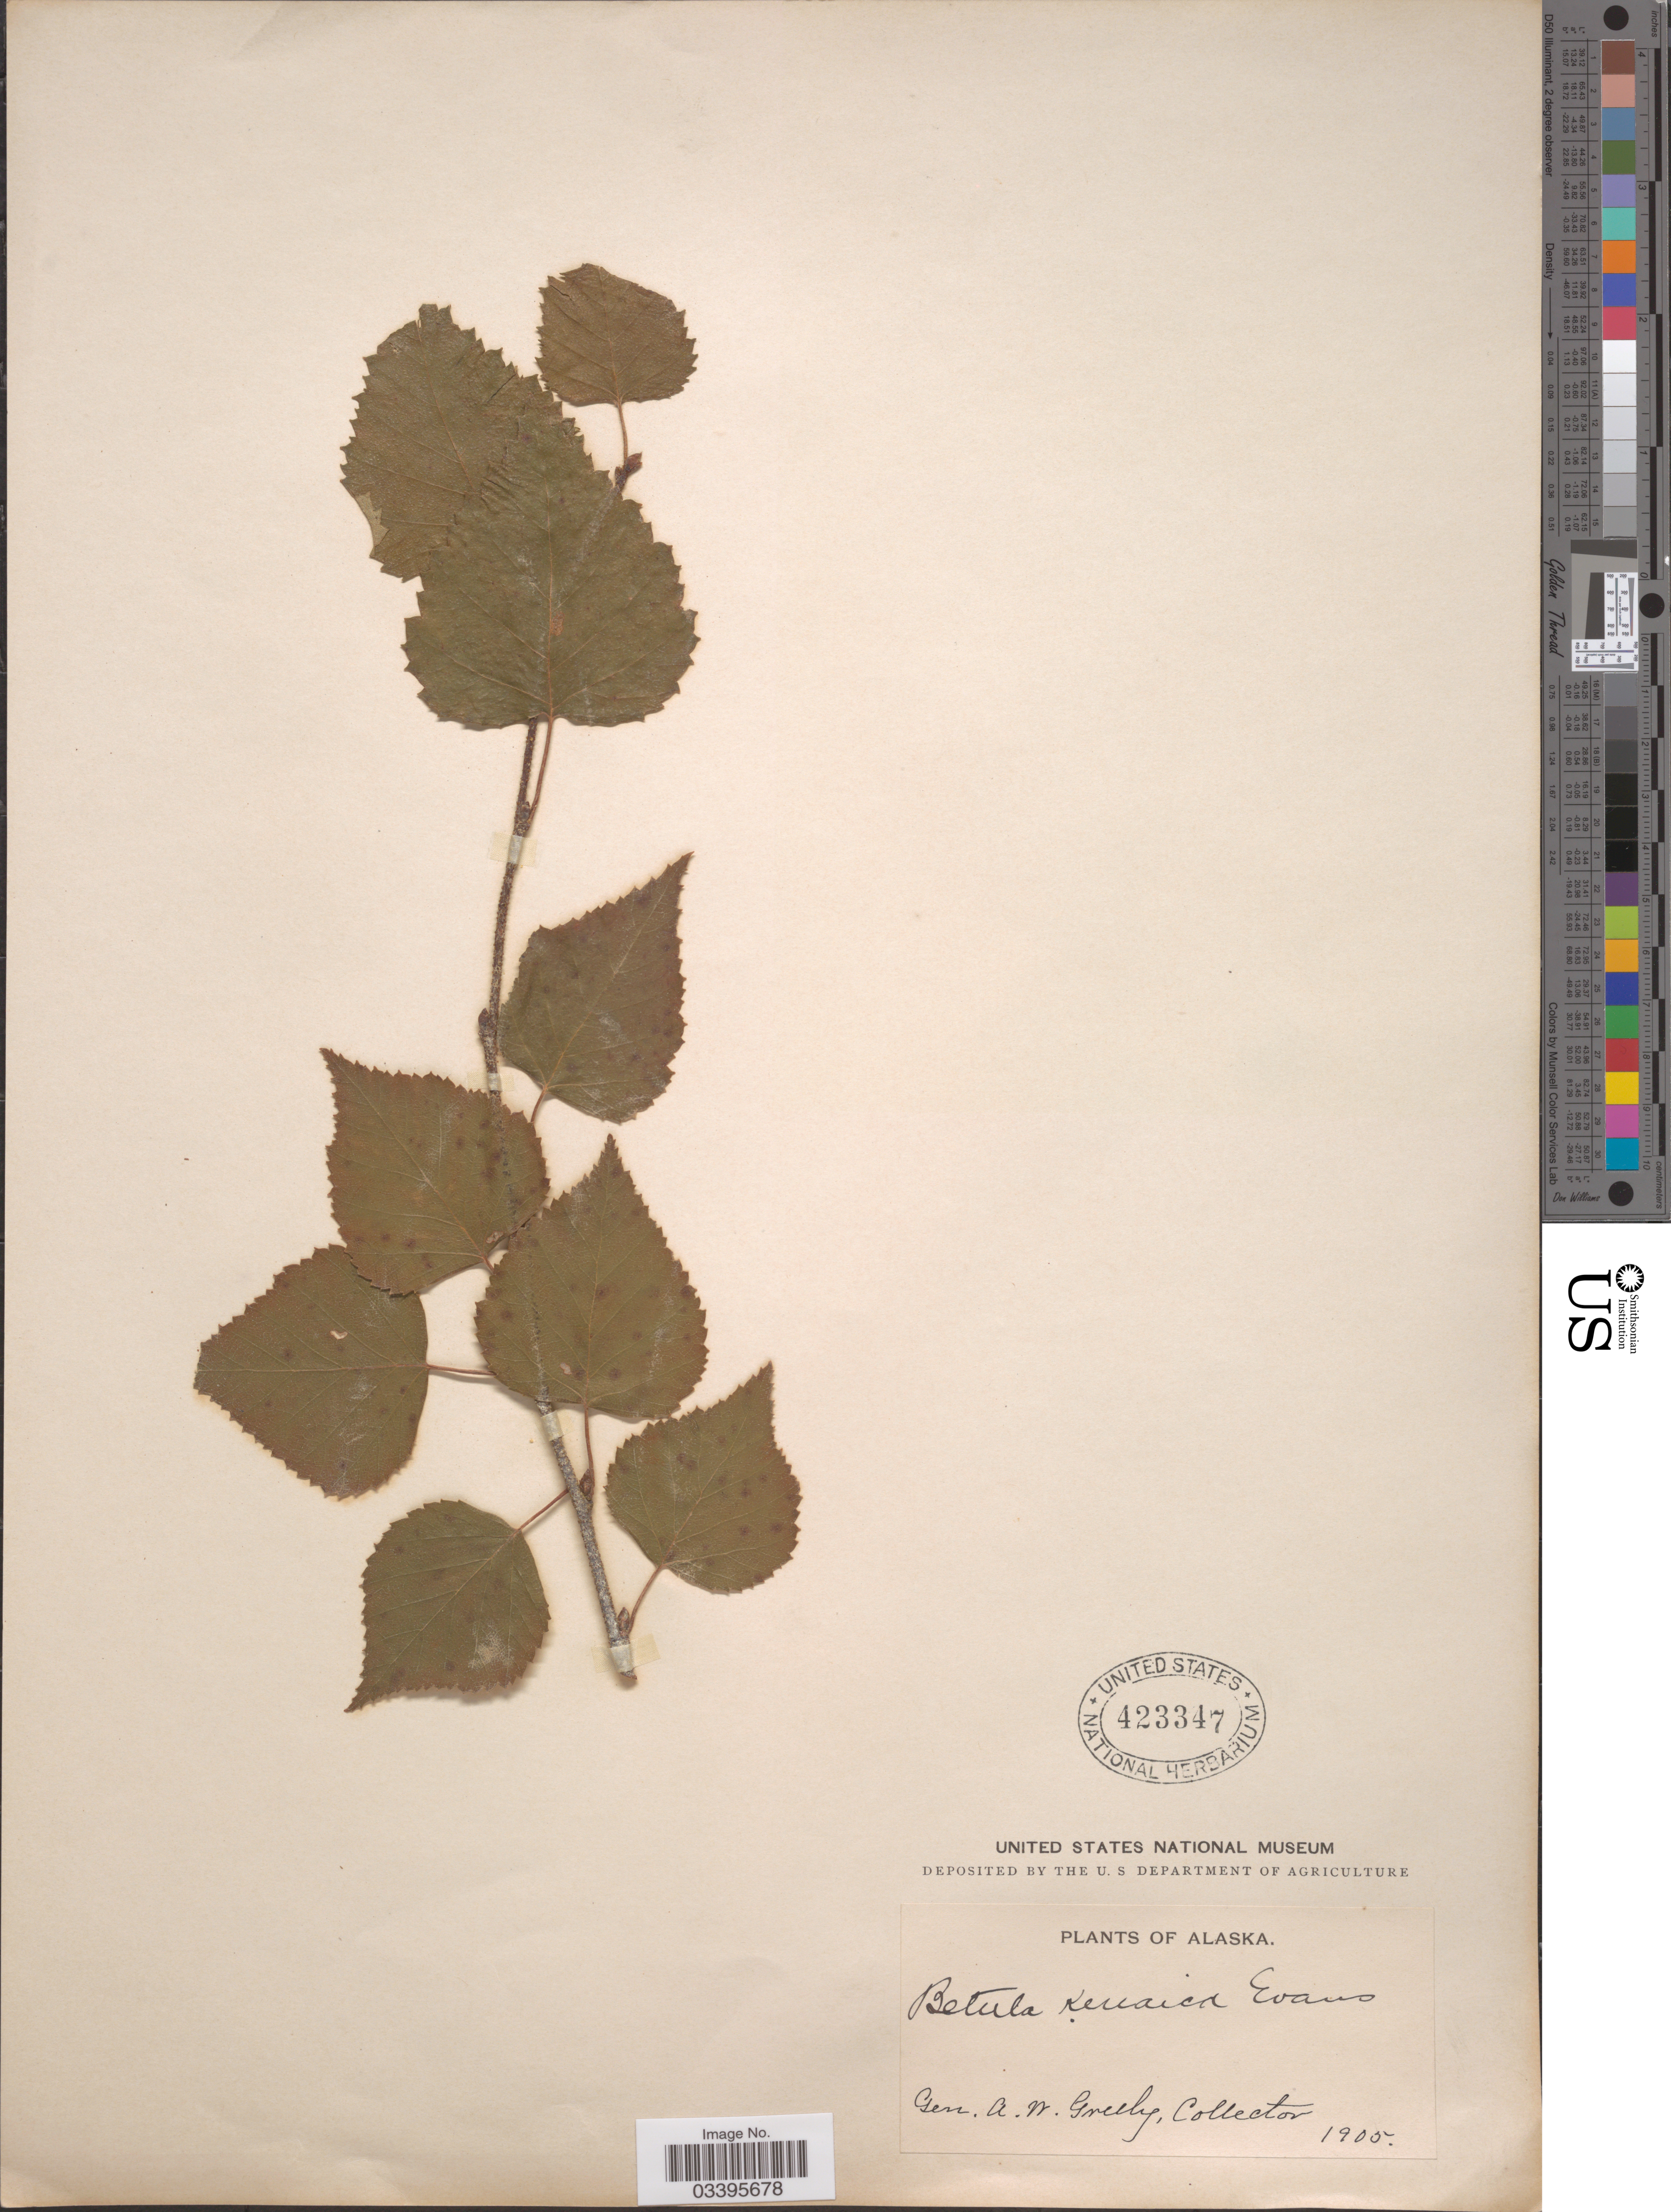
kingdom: Plantae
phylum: Tracheophyta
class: Magnoliopsida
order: Fagales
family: Betulaceae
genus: Betula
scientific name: Betula kenaica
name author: W.H. Evans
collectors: A. Greely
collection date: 1905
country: United States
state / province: Alaska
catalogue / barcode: US 423347